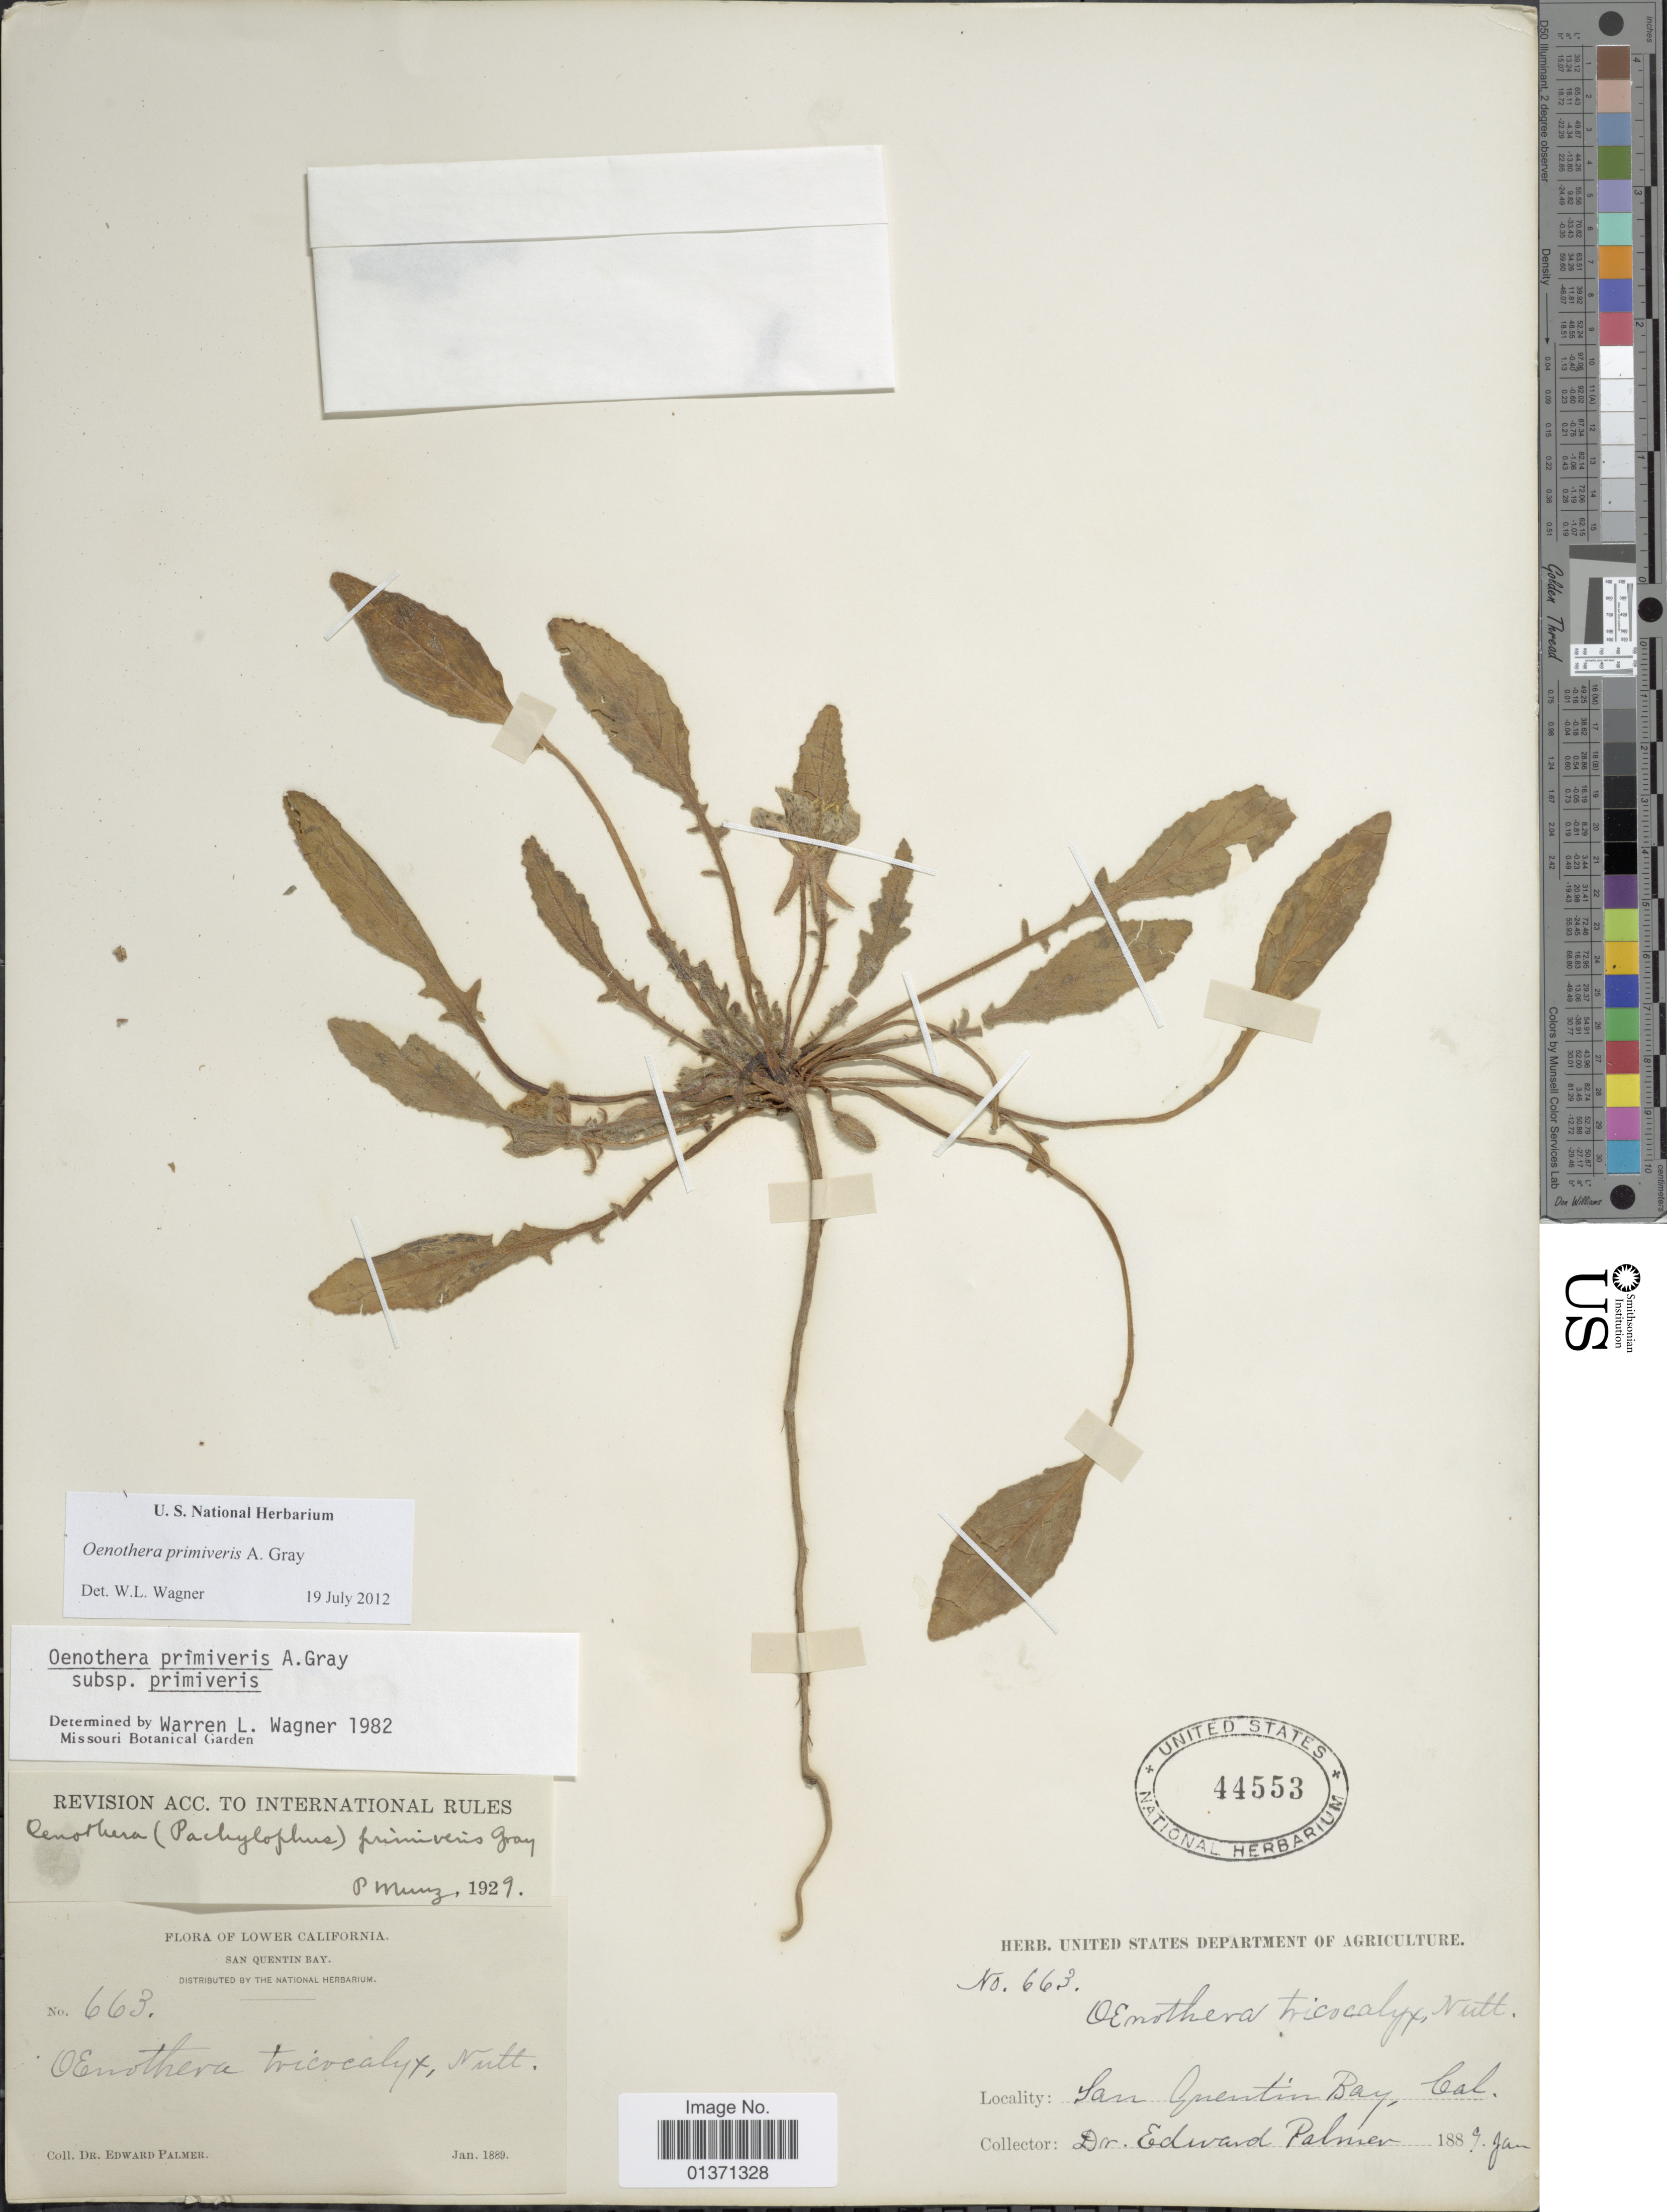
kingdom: Plantae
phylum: Tracheophyta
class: Magnoliopsida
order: Myrtales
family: Onagraceae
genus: Oenothera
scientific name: Oenothera primiveris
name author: A. Gray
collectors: E. Palmer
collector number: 663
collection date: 1889-01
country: Mexico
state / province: Baja California Norte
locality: San Quentin Bay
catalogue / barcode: US 44553